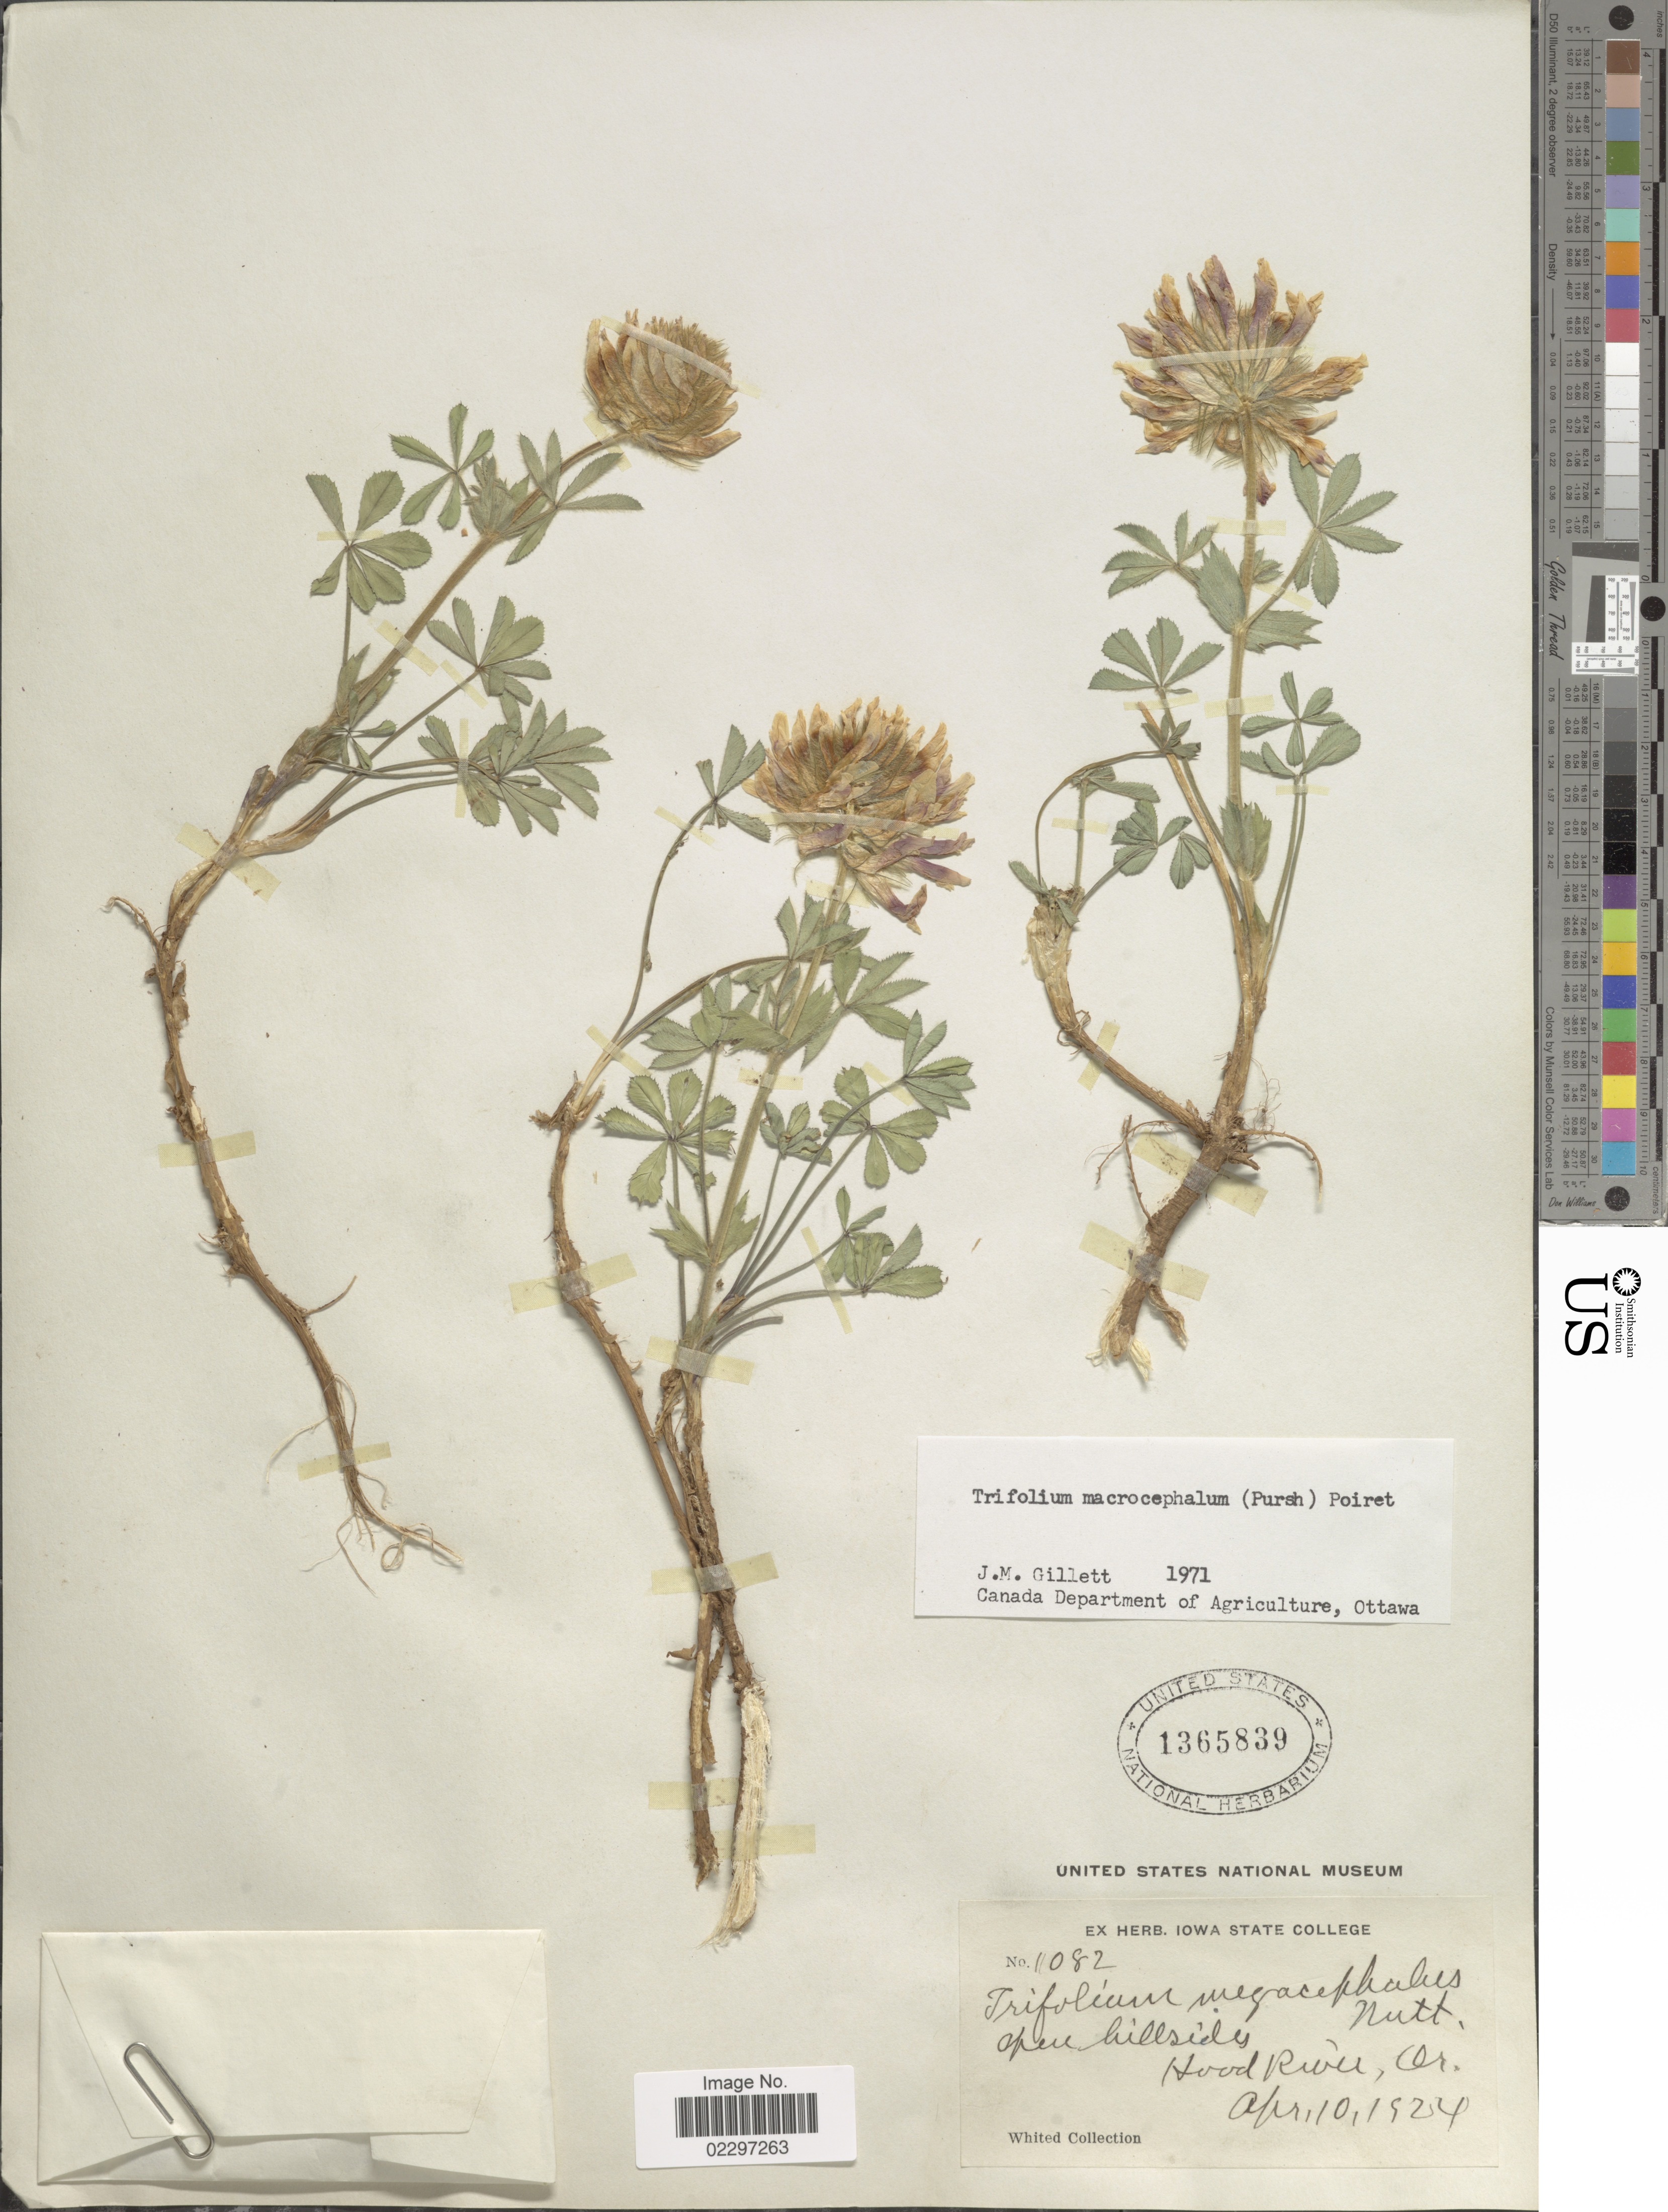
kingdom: Plantae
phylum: Tracheophyta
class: Magnoliopsida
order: Fabales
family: Fabaceae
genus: Trifolium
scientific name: Trifolium macrocephalum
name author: (Pursh) Poir.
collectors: Whited Collection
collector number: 1082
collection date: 1924-04-10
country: United States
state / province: Oregon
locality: Open hillsides. Hood River.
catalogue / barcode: US 1365839